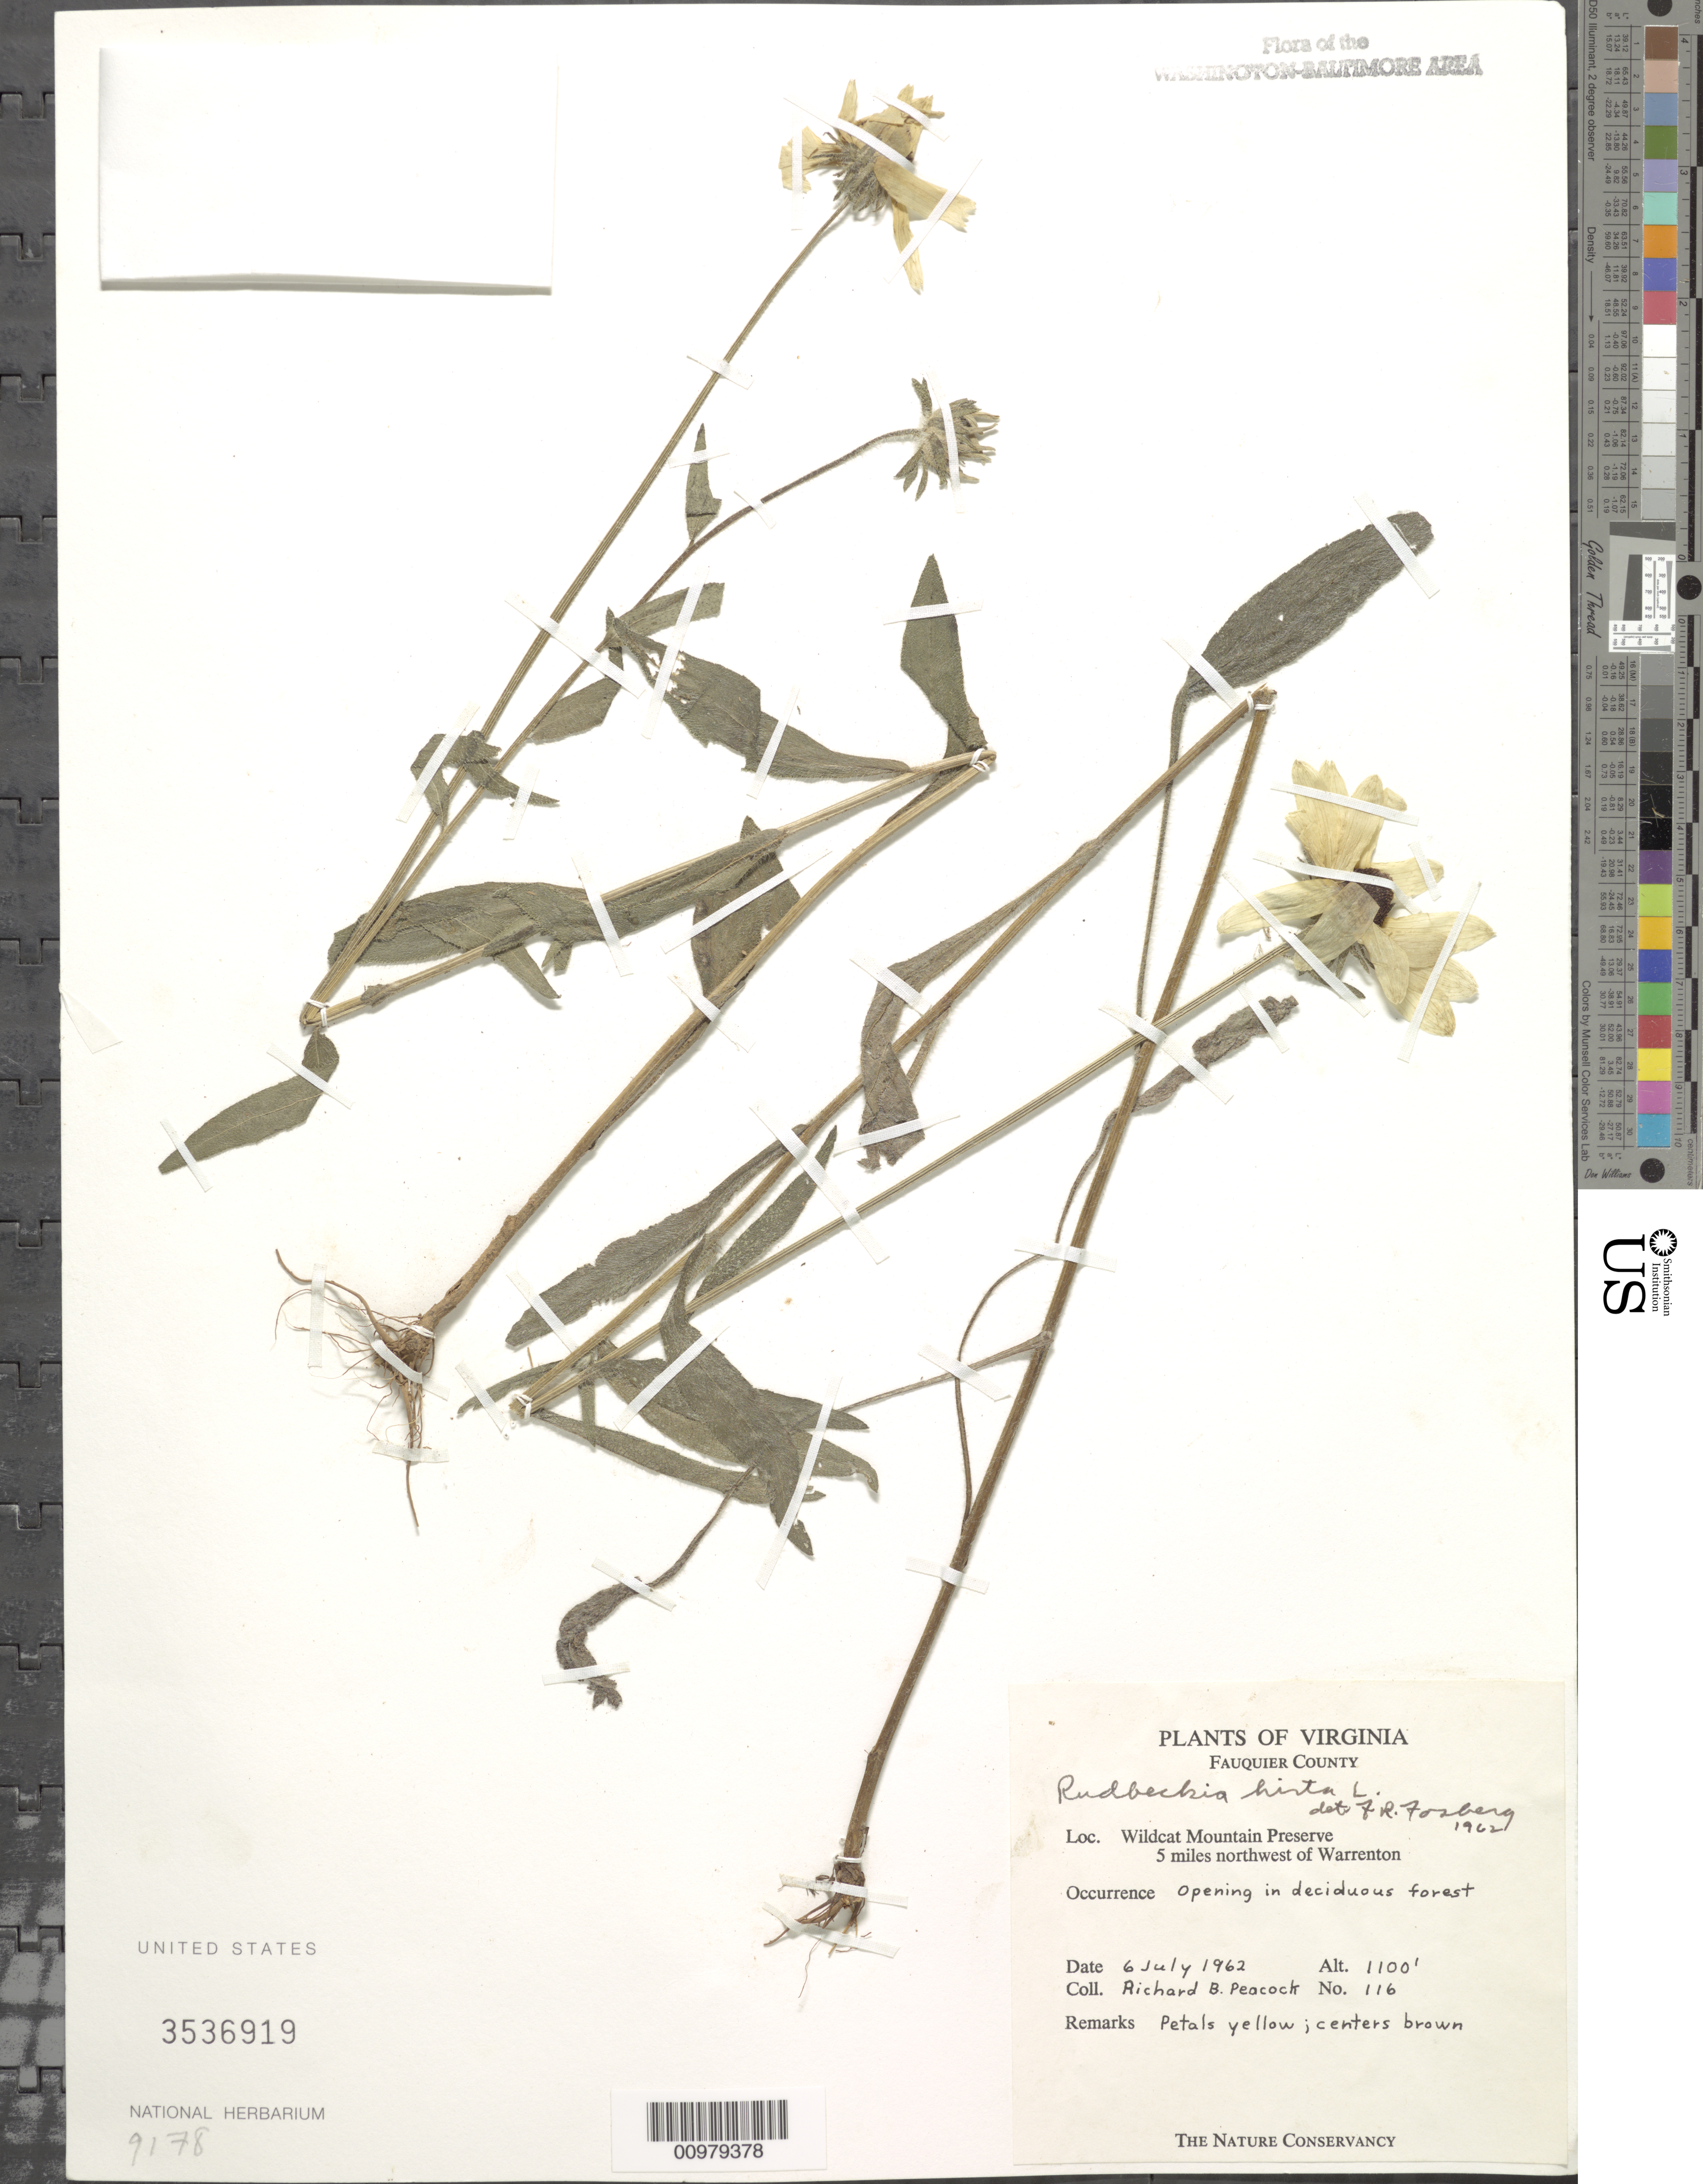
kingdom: Plantae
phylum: Tracheophyta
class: Magnoliopsida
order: Asterales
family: Asteraceae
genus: Rudbeckia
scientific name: Rudbeckia hirta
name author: L.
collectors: R. Peacock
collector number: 116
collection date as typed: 6 Jul 1962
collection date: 1962-07-06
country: United States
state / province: Virginia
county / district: Fauquier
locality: Wildcat Mountain Preserve, 5 miles northwest of Warrenton.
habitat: opening in mixed conifer-hardwood forest.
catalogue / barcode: US 3536919